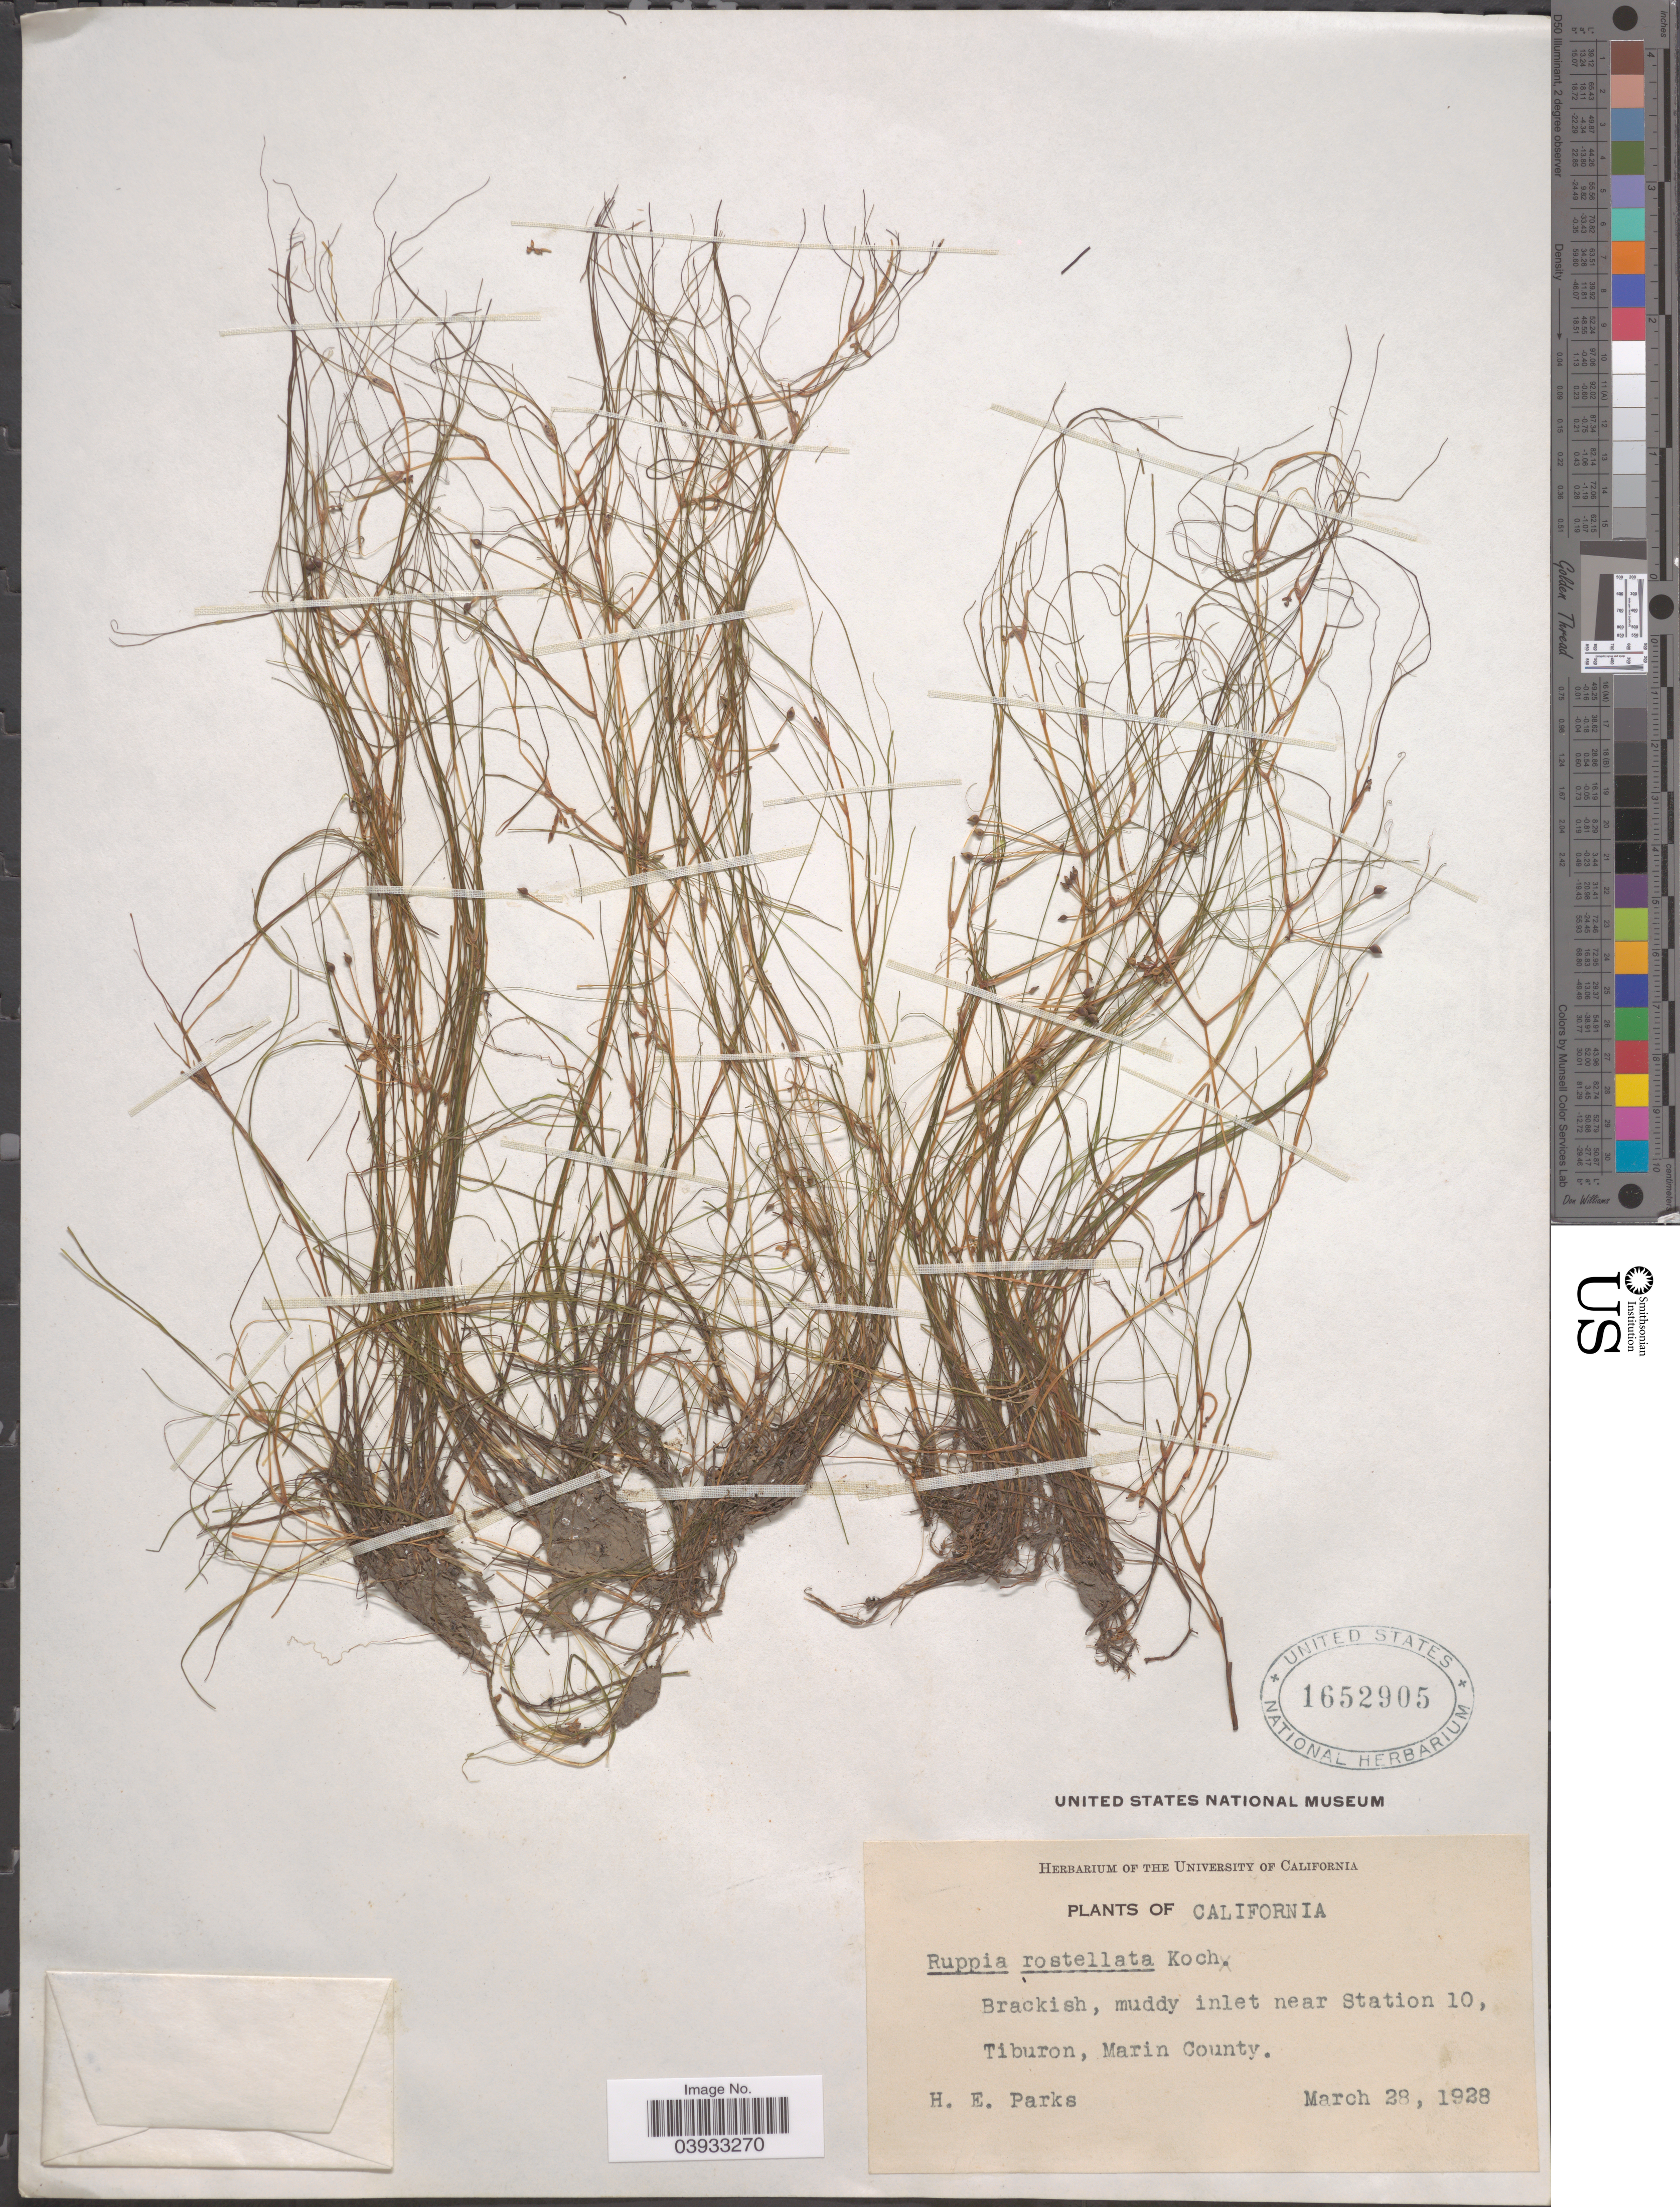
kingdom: Plantae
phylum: Tracheophyta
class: Liliopsida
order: Alismatales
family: Ruppiaceae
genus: Ruppia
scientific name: Ruppia rostellata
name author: W.D.J. Koch ex Rchb.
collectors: H. E. Parks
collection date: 1928-03-28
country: United States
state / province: California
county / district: Marin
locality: Brakish, muddy inlet near Station 10, Tiburon, Marin County.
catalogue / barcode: US 1652905